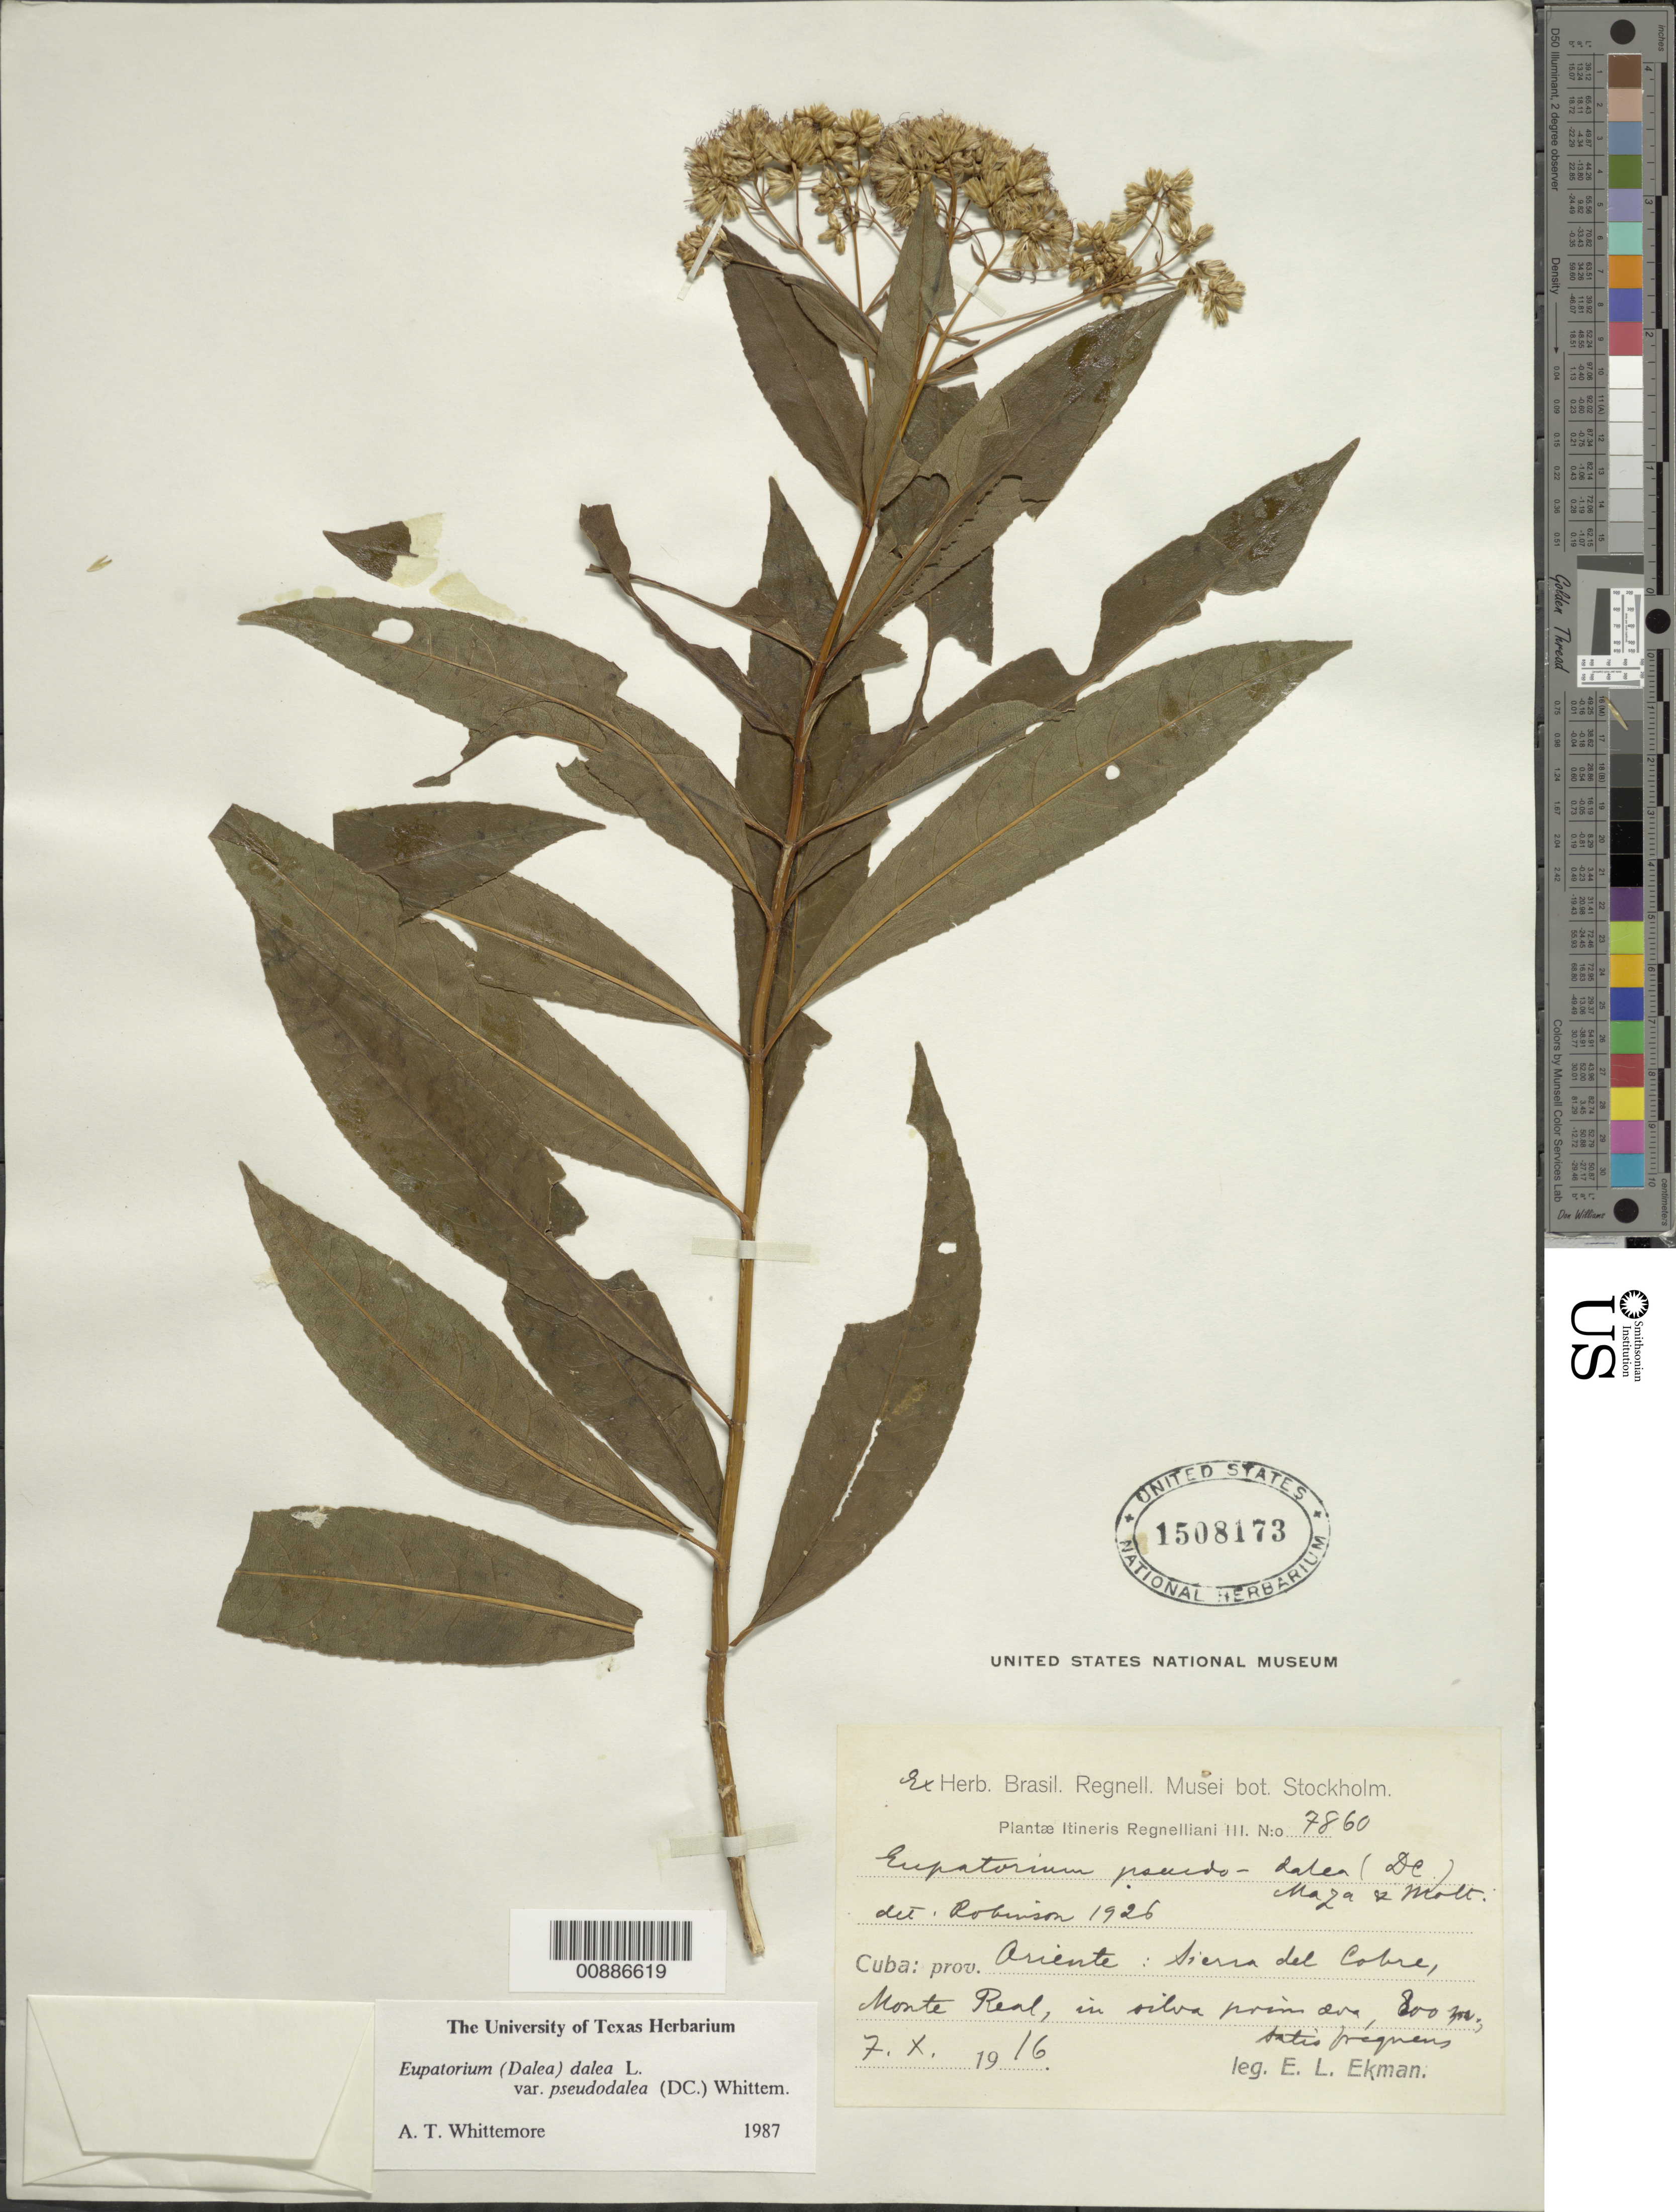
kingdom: Plantae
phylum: Tracheophyta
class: Magnoliopsida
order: Asterales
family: Asteraceae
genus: Critonia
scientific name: Critonia pseudodalea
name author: DC.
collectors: E. L. Ekman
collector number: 7860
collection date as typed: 07 Oct 1916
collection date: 1916-10-07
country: Cuba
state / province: Oriente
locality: Sierra del Cobre, Monte Real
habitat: In silva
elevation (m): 800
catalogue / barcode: US 1508173